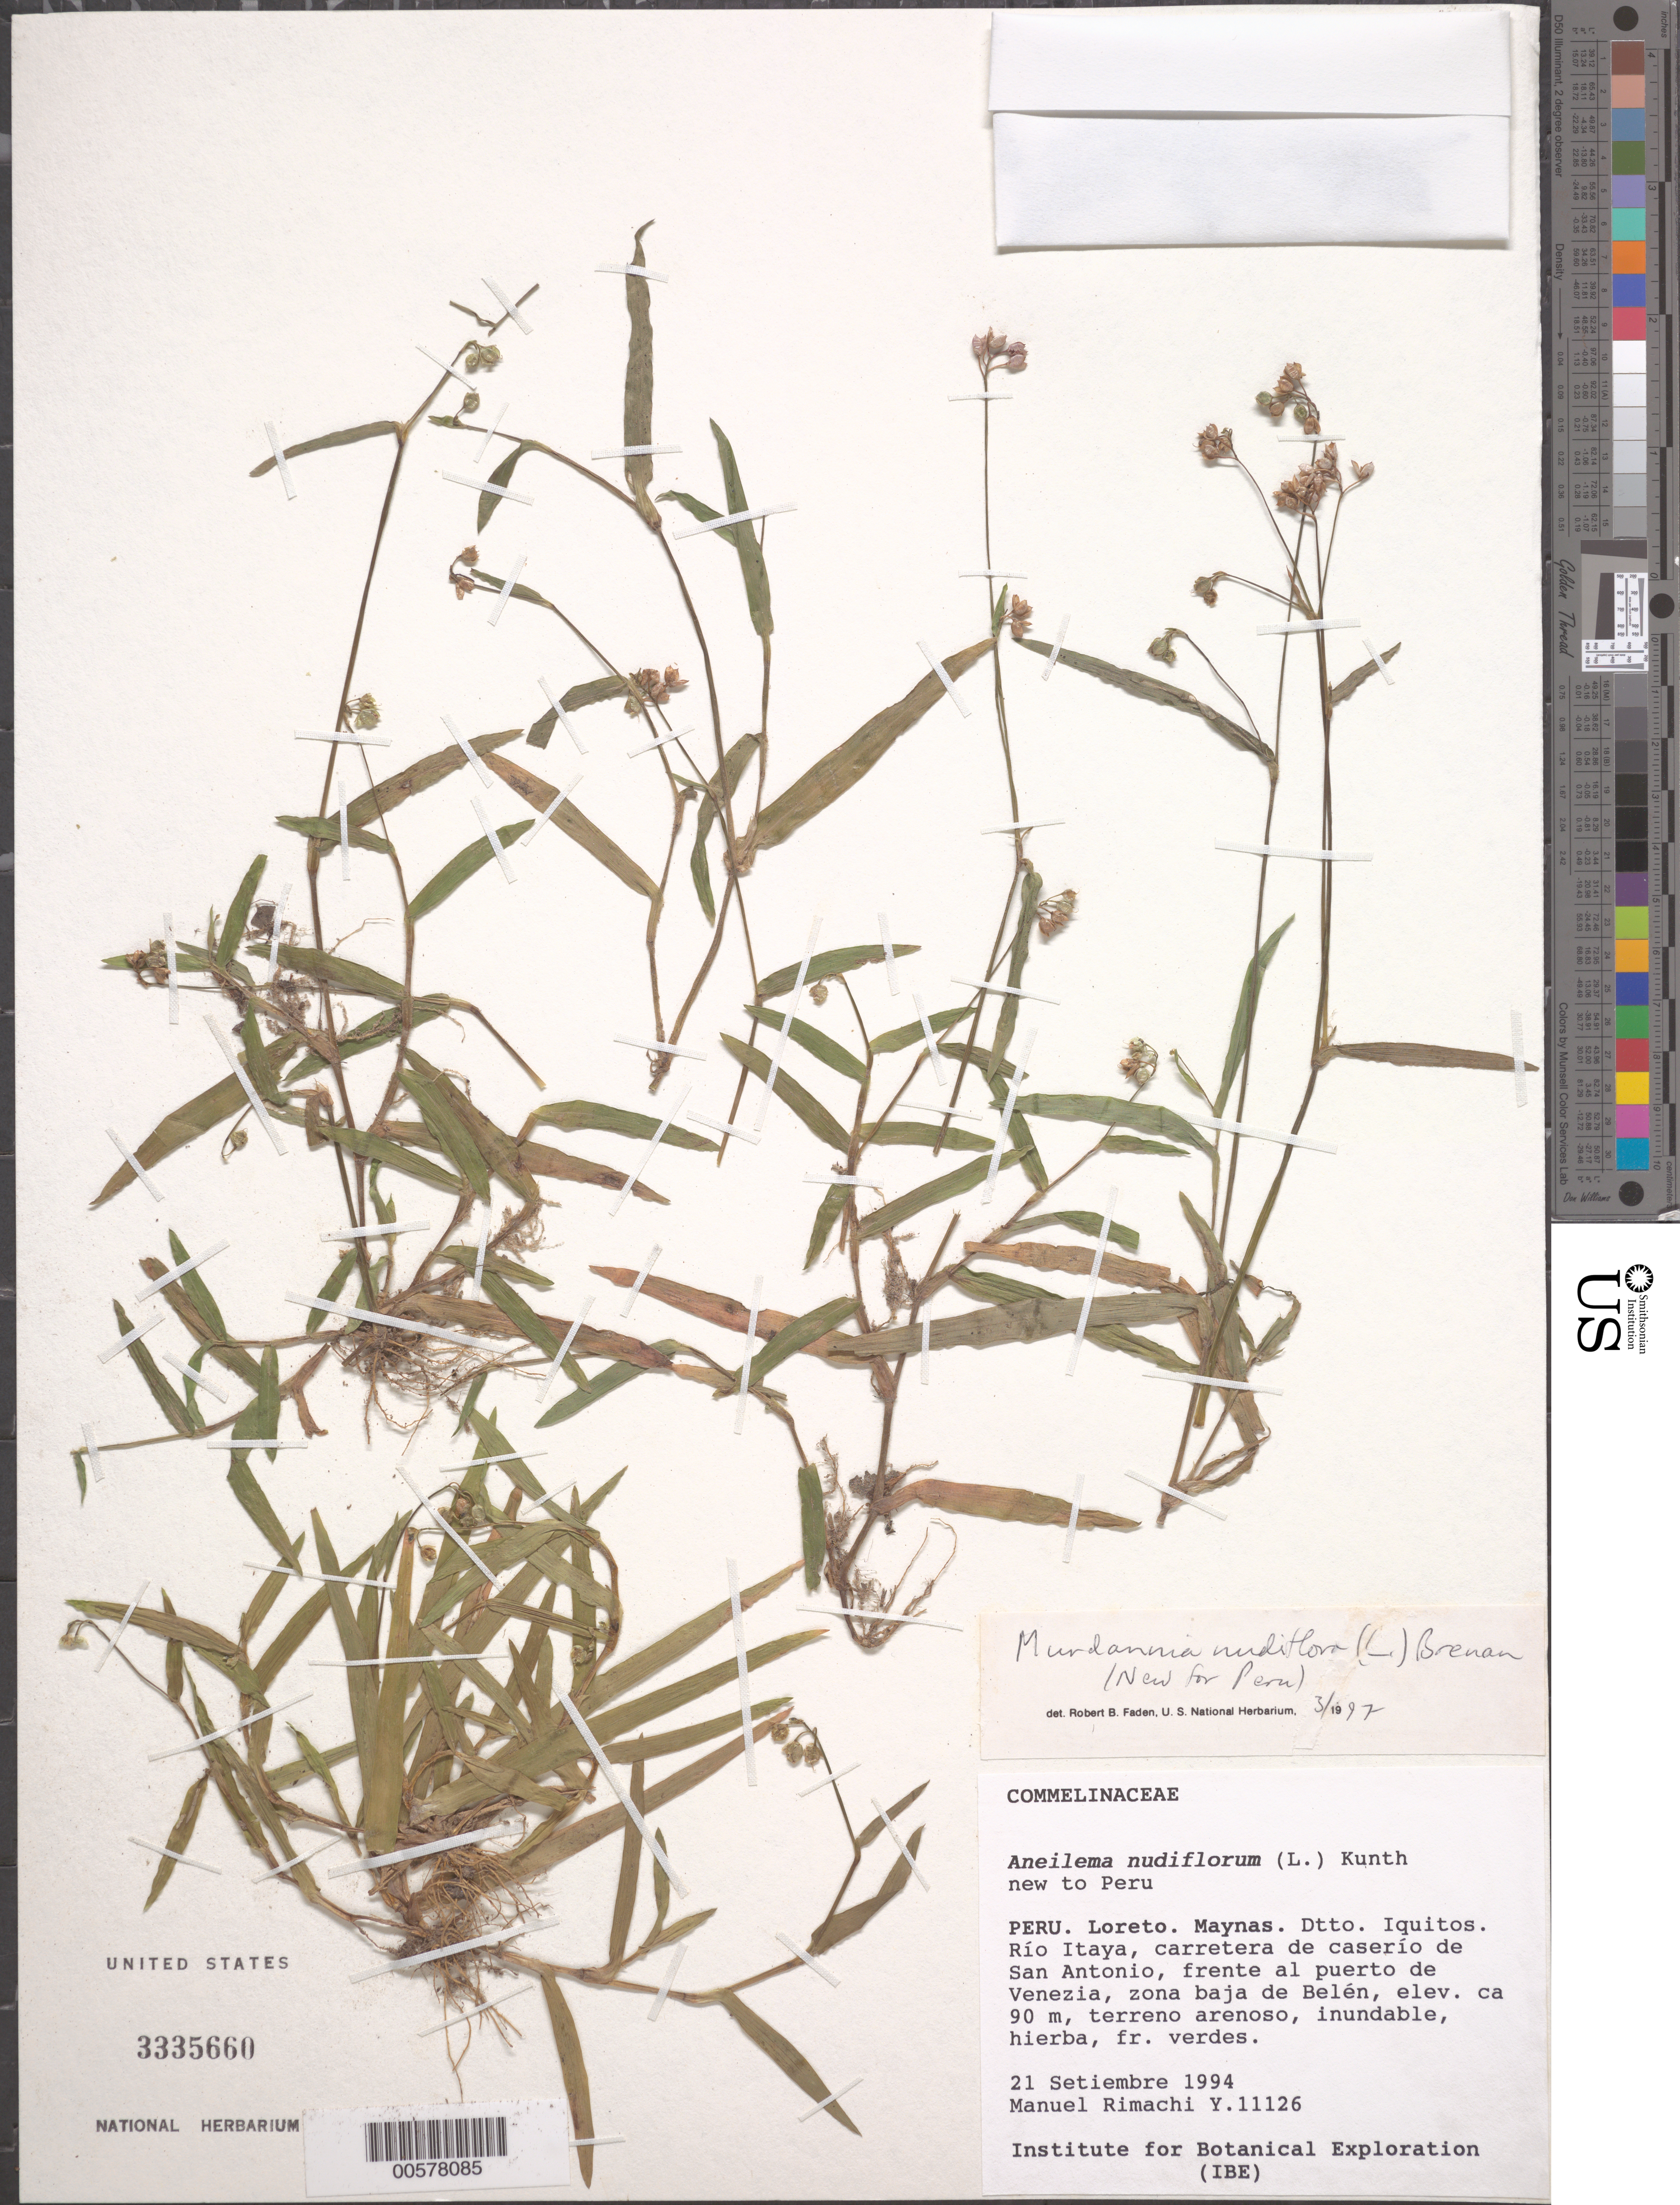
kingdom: Plantae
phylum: Tracheophyta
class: Liliopsida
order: Commelinales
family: Commelinaceae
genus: Murdannia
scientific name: Murdannia nudiflora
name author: (L.) Brenan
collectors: M. Rimachi Y.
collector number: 11126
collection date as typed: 21 Sep 1994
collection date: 1994-09-21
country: Peru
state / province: Loreto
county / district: Maynas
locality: Iquitos, rio itaya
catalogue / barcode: US 3335660